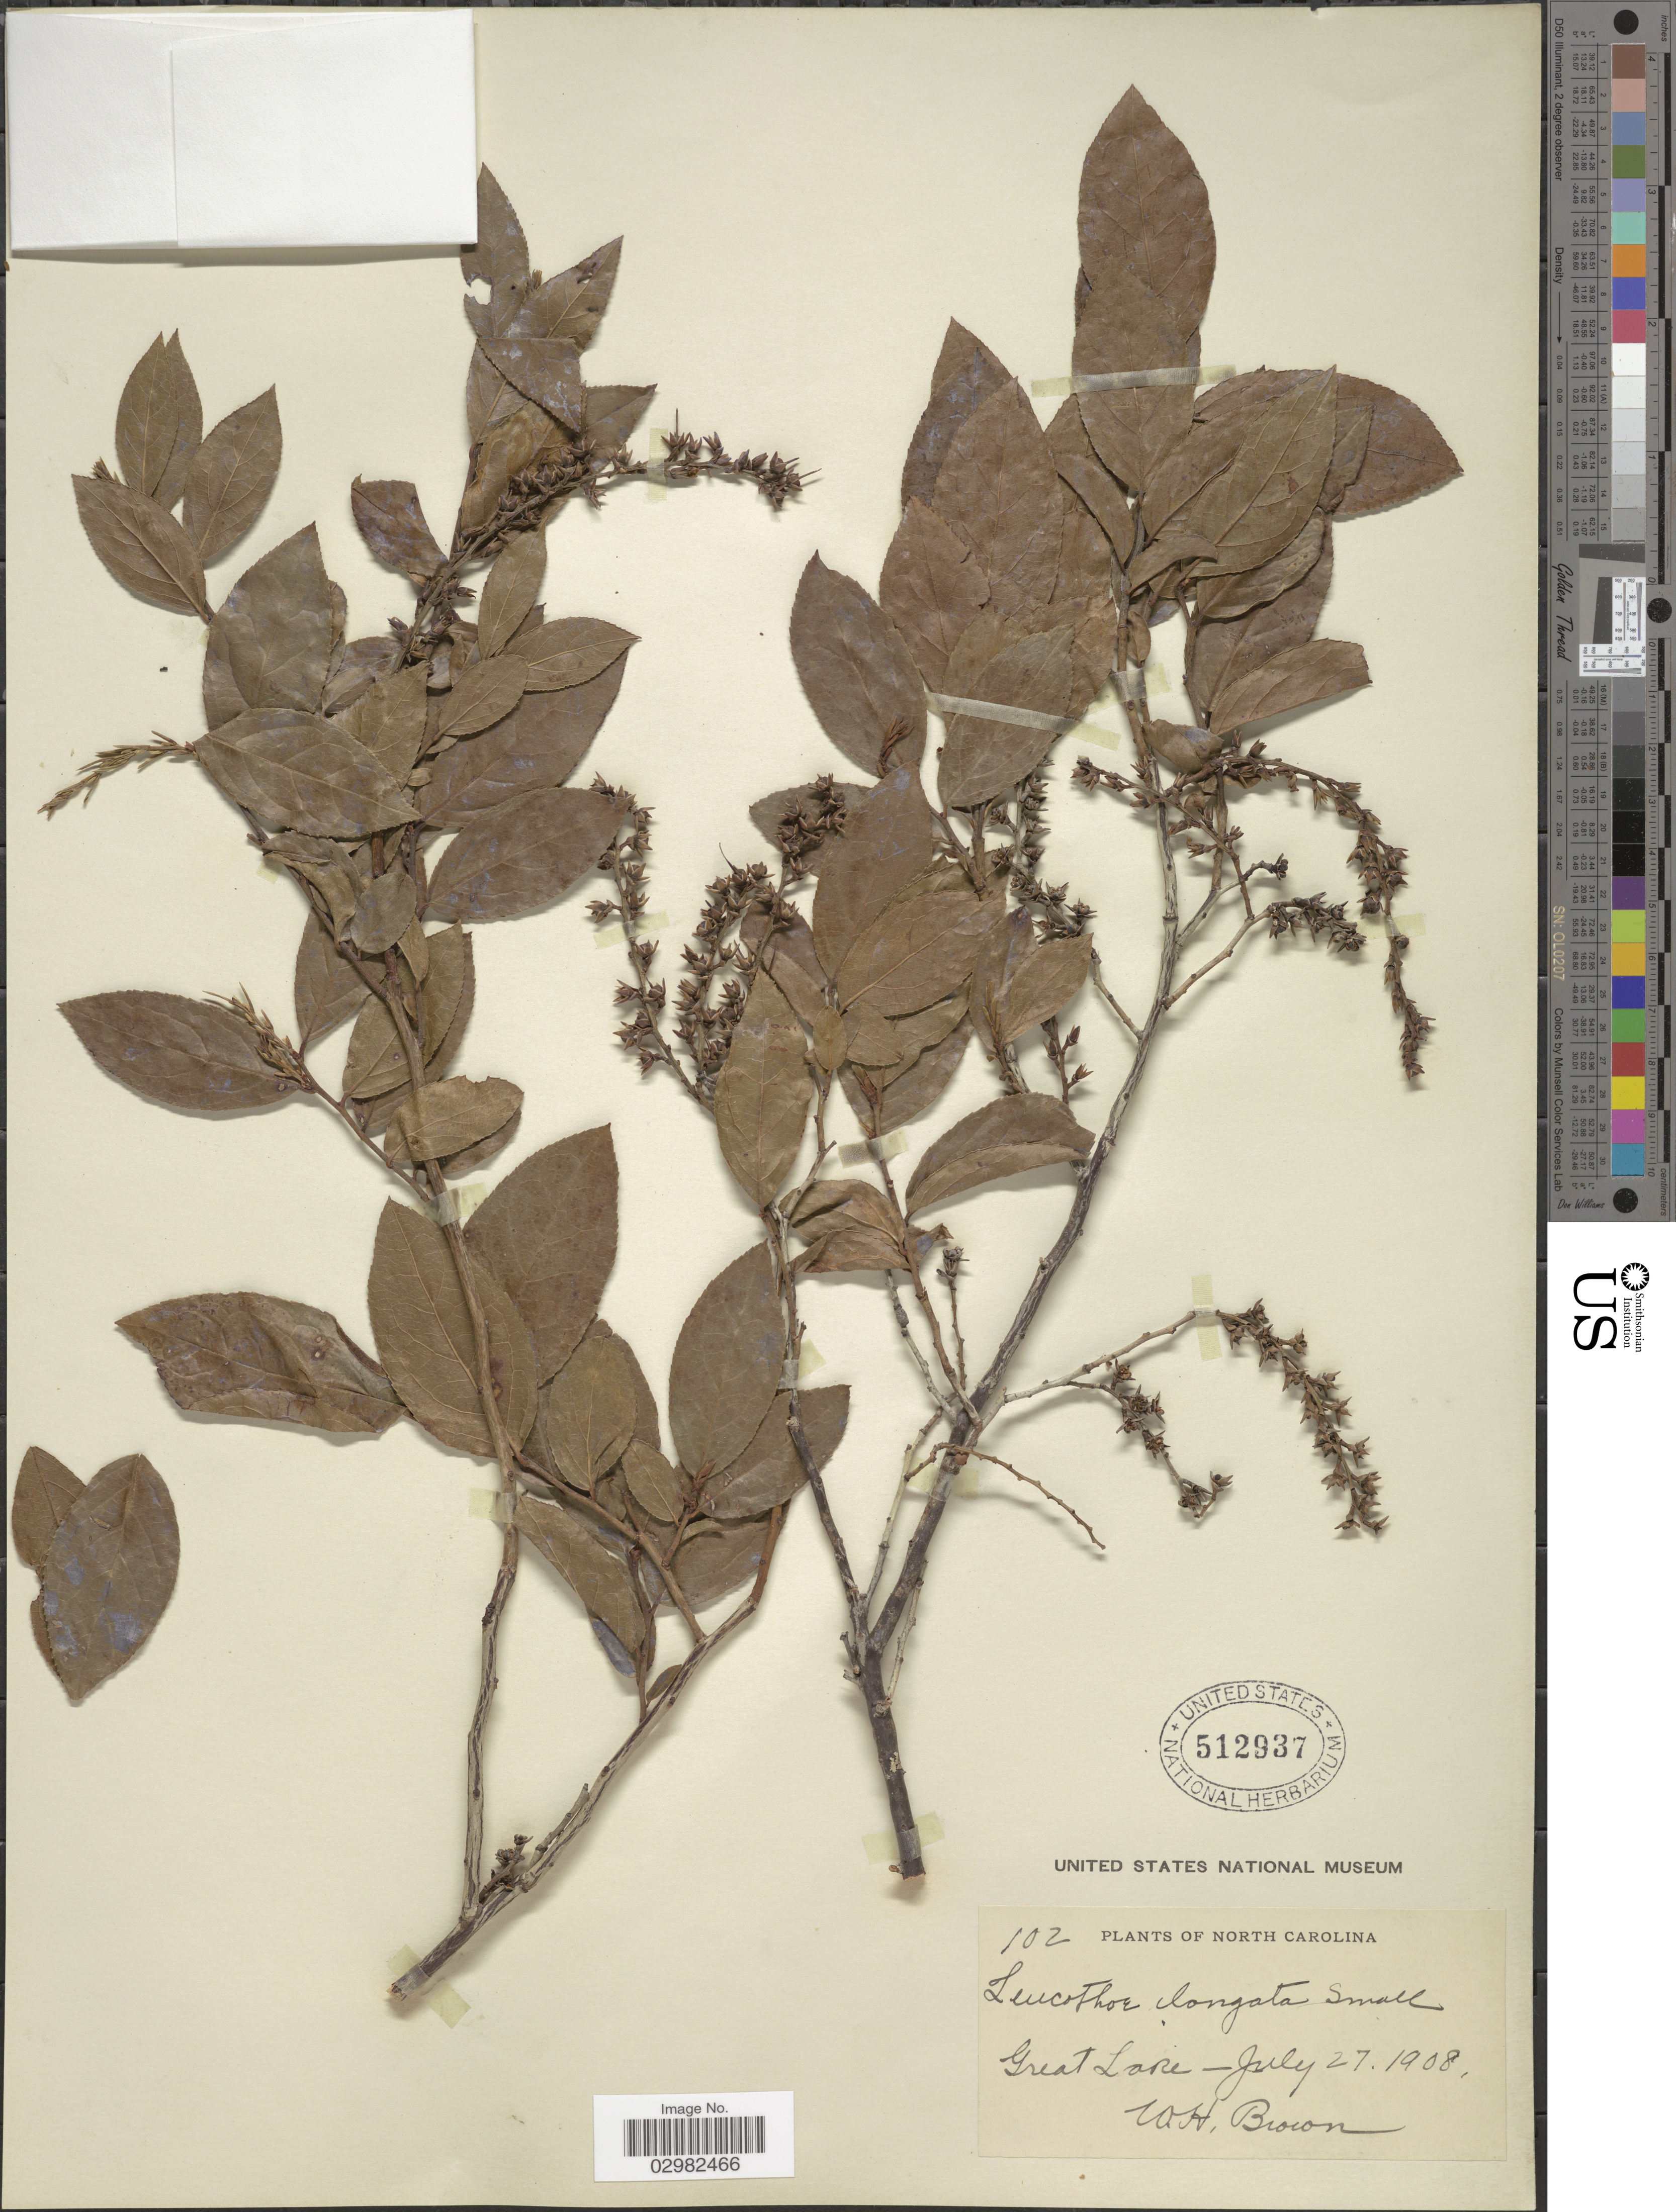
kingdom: Plantae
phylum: Tracheophyta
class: Magnoliopsida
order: Ericales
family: Ericaceae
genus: Leucothoe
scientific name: Leucothoë elongata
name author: Small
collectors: W. H. Brown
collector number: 102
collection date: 1908-07-27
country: United States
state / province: North Carolina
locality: Great Lake.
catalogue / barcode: US 512937